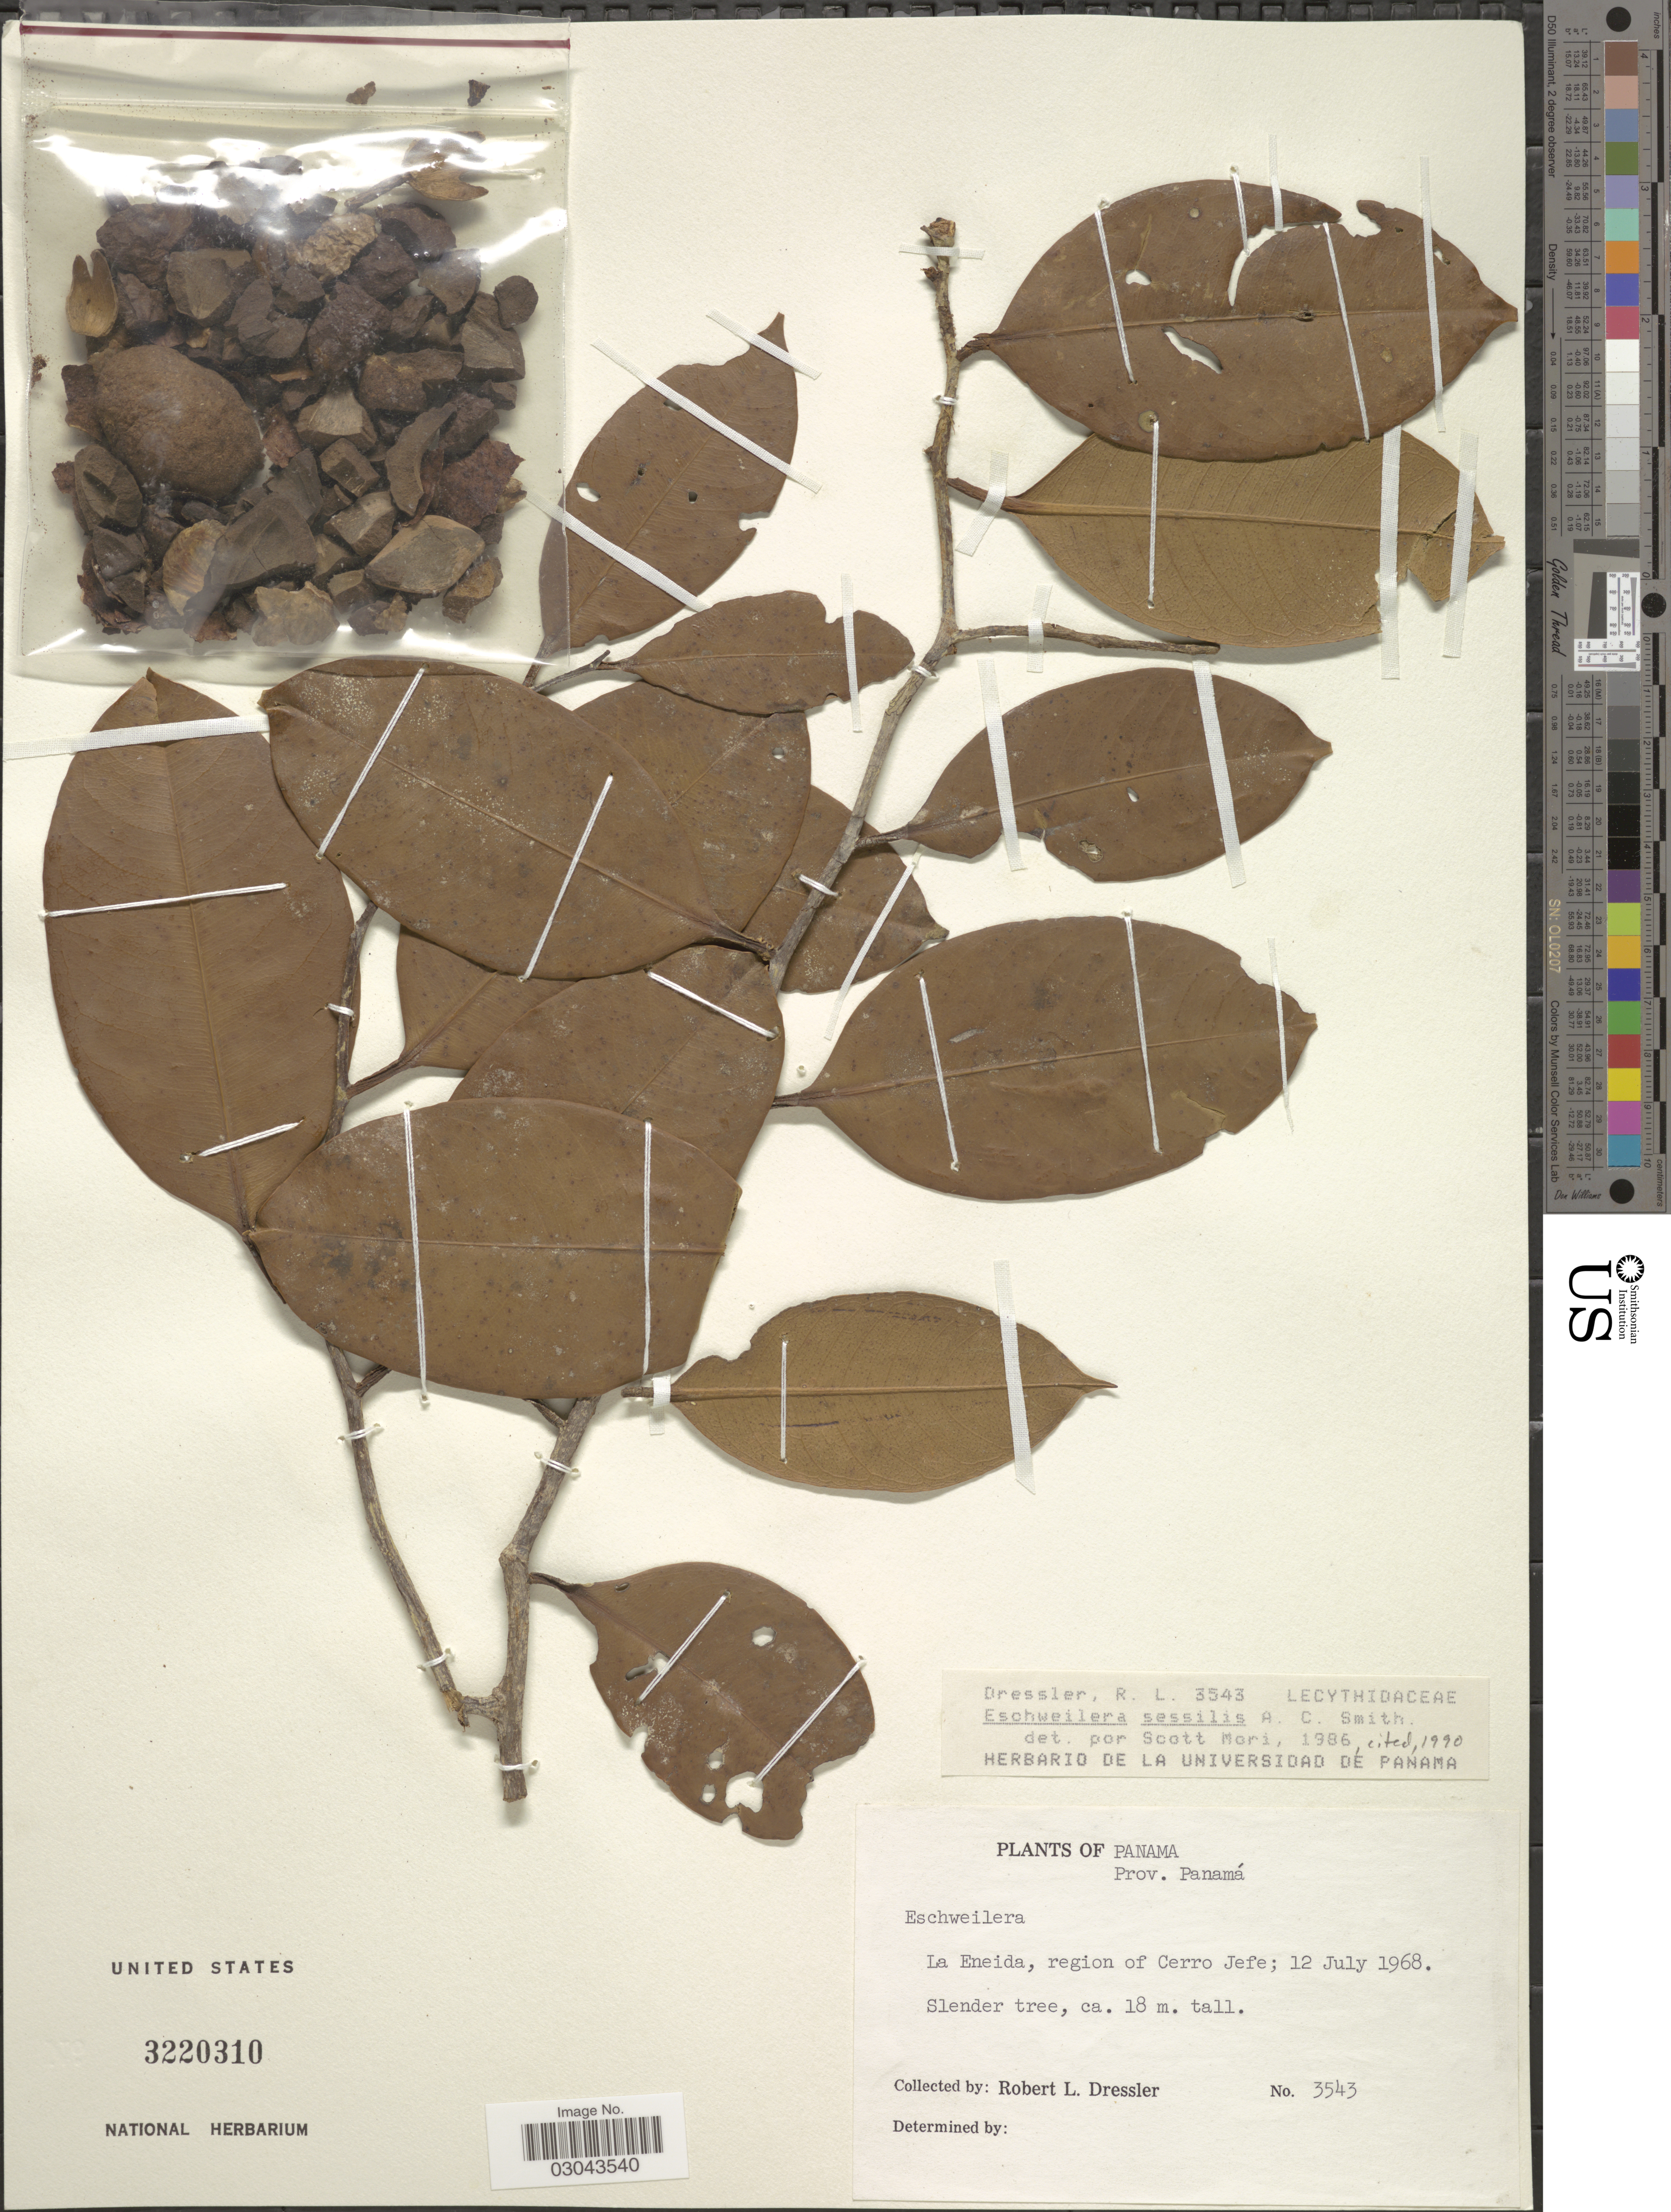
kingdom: Plantae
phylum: Tracheophyta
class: Magnoliopsida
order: Ericales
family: Lecythidaceae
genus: Eschweilera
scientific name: Eschweilera sessilis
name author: A.C. Sm.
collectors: R. Dressler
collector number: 3543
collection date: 1968-07-12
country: Panama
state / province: Panamá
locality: La Eneida, region of Cerro Jefe.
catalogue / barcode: US 3220310